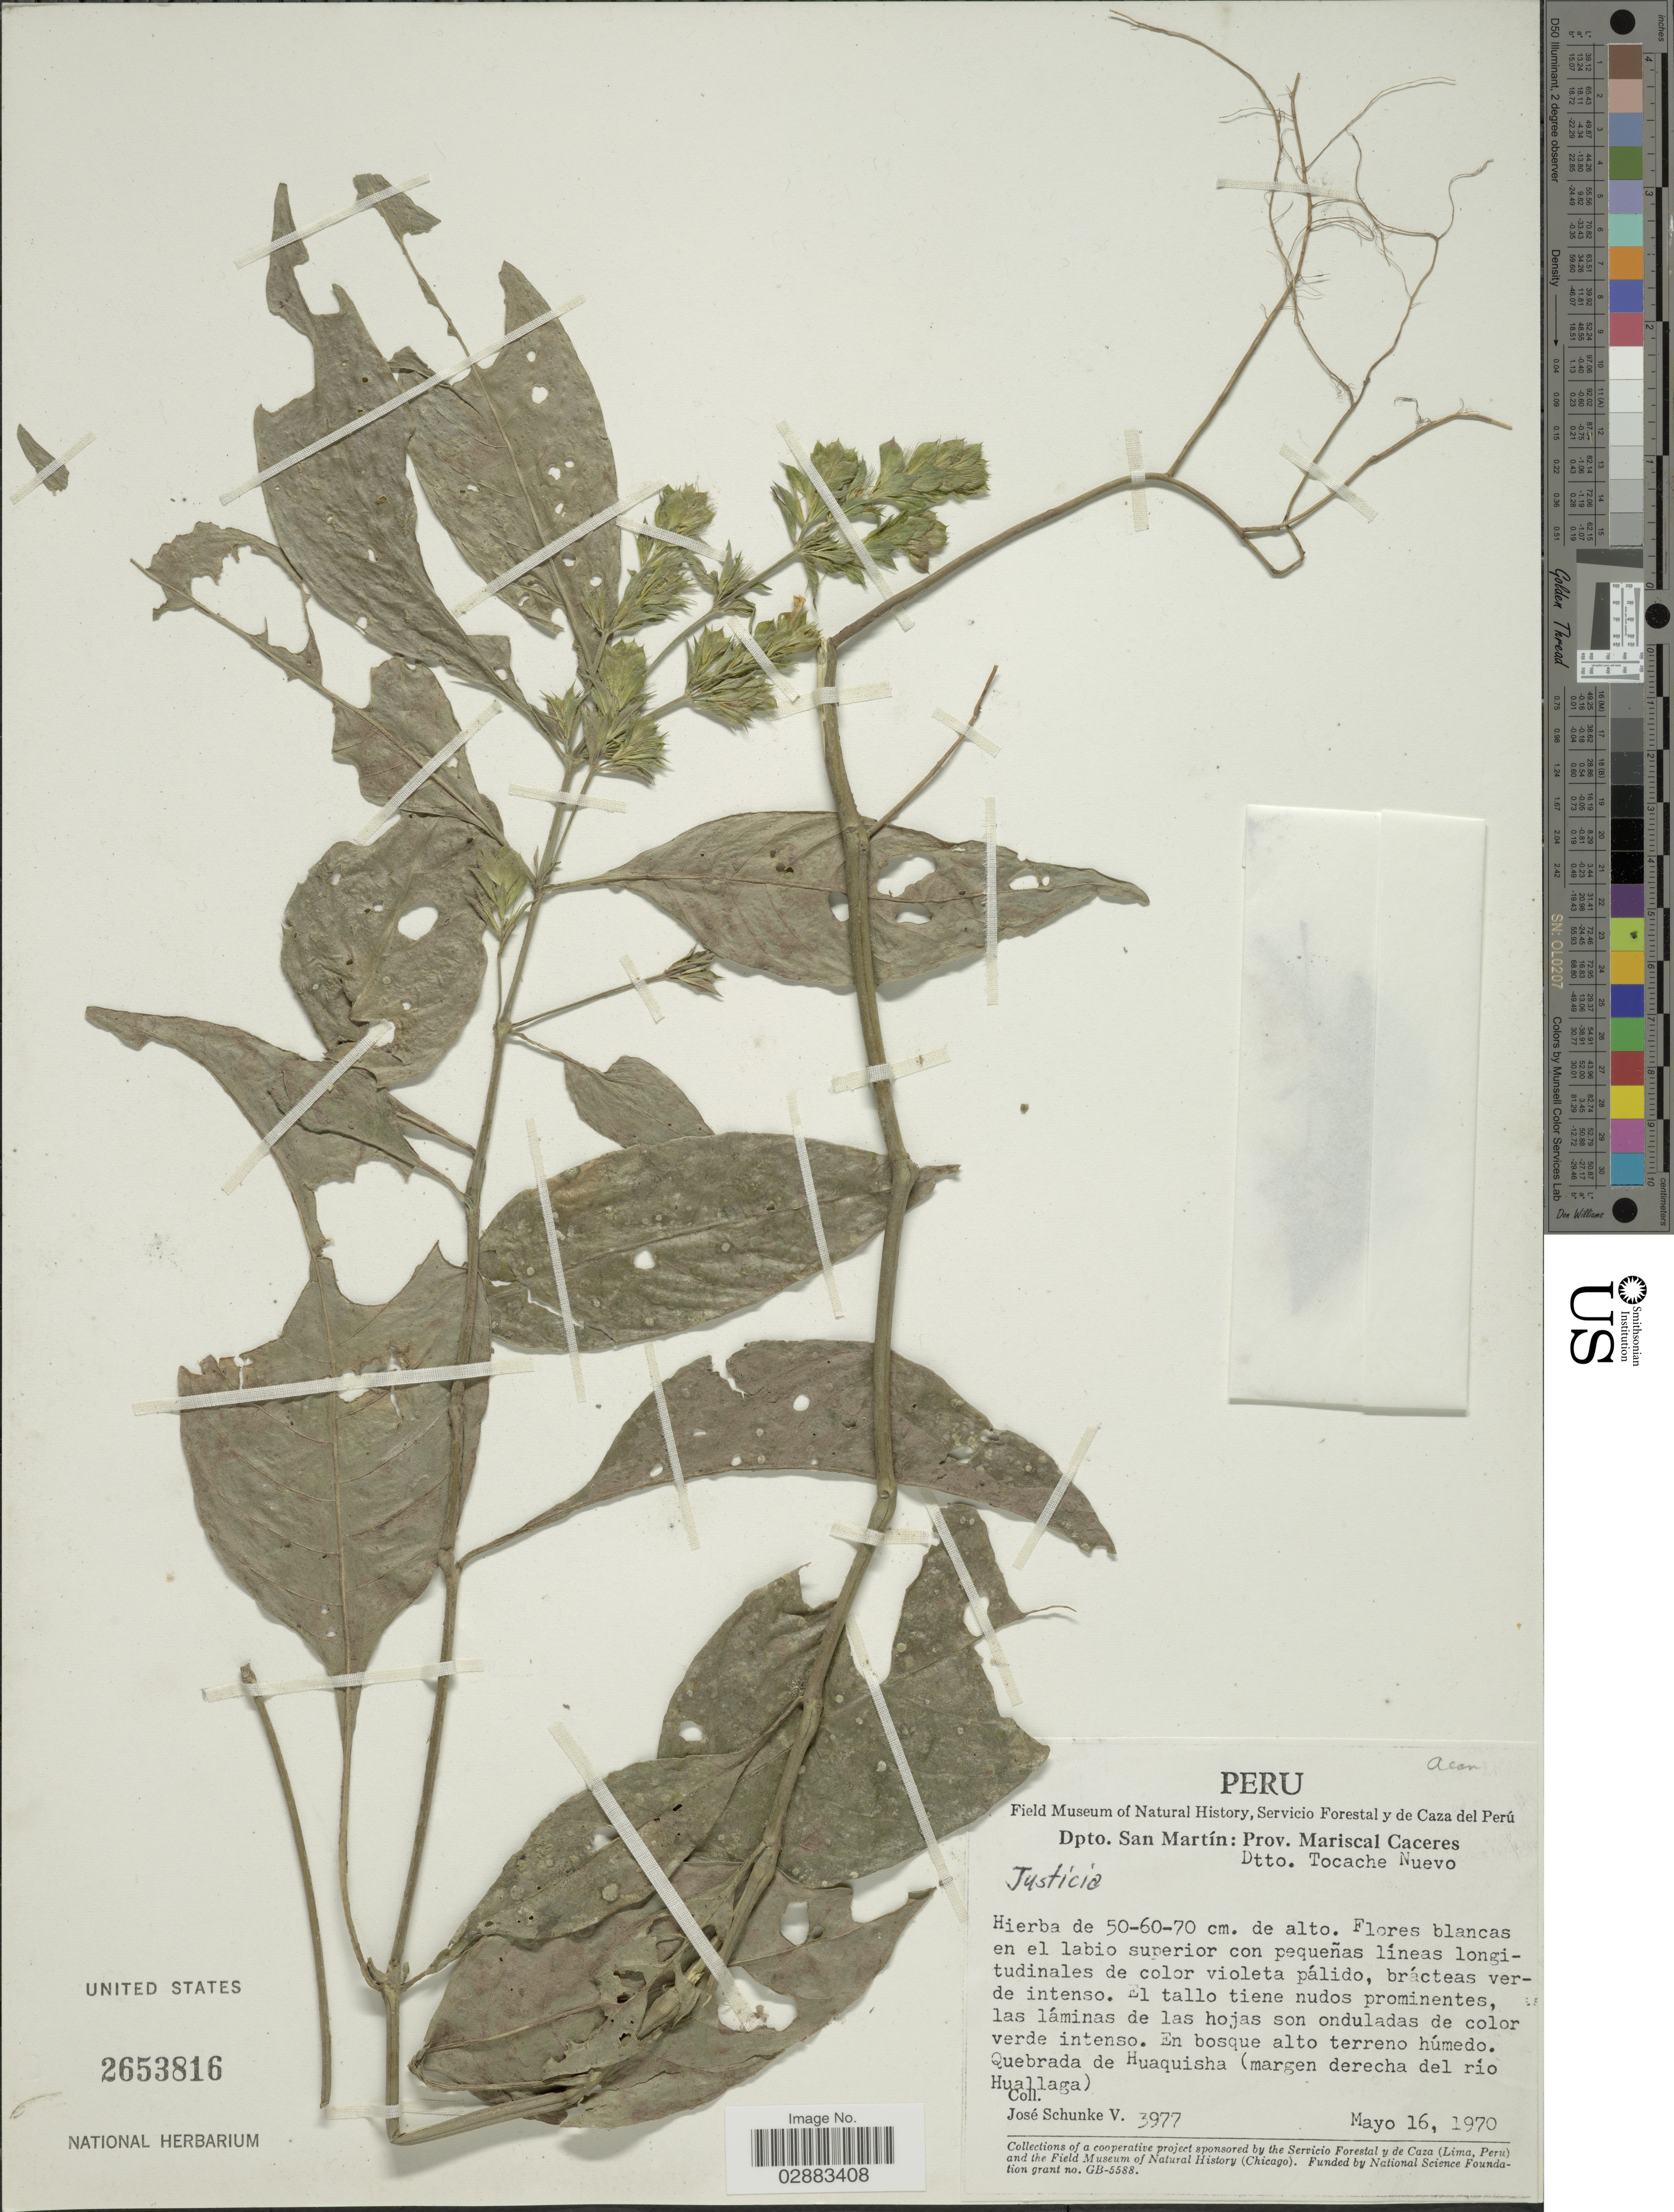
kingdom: Plantae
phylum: Tracheophyta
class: Magnoliopsida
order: Lamiales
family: Acanthaceae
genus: Justicia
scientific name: Justicia soukupii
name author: (Standl. & F.A. Barkley) V.A.W. Graham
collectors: J. Schunke Vigo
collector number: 3977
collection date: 1970-05-16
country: Peru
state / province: San Martín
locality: Dpto. San Martín: Prov. Mariscal Caceres, Dtto. Tocache Nuevo. Quebrada de Huaquisha (margen derecha del río Huallaga).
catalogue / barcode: US 2653816